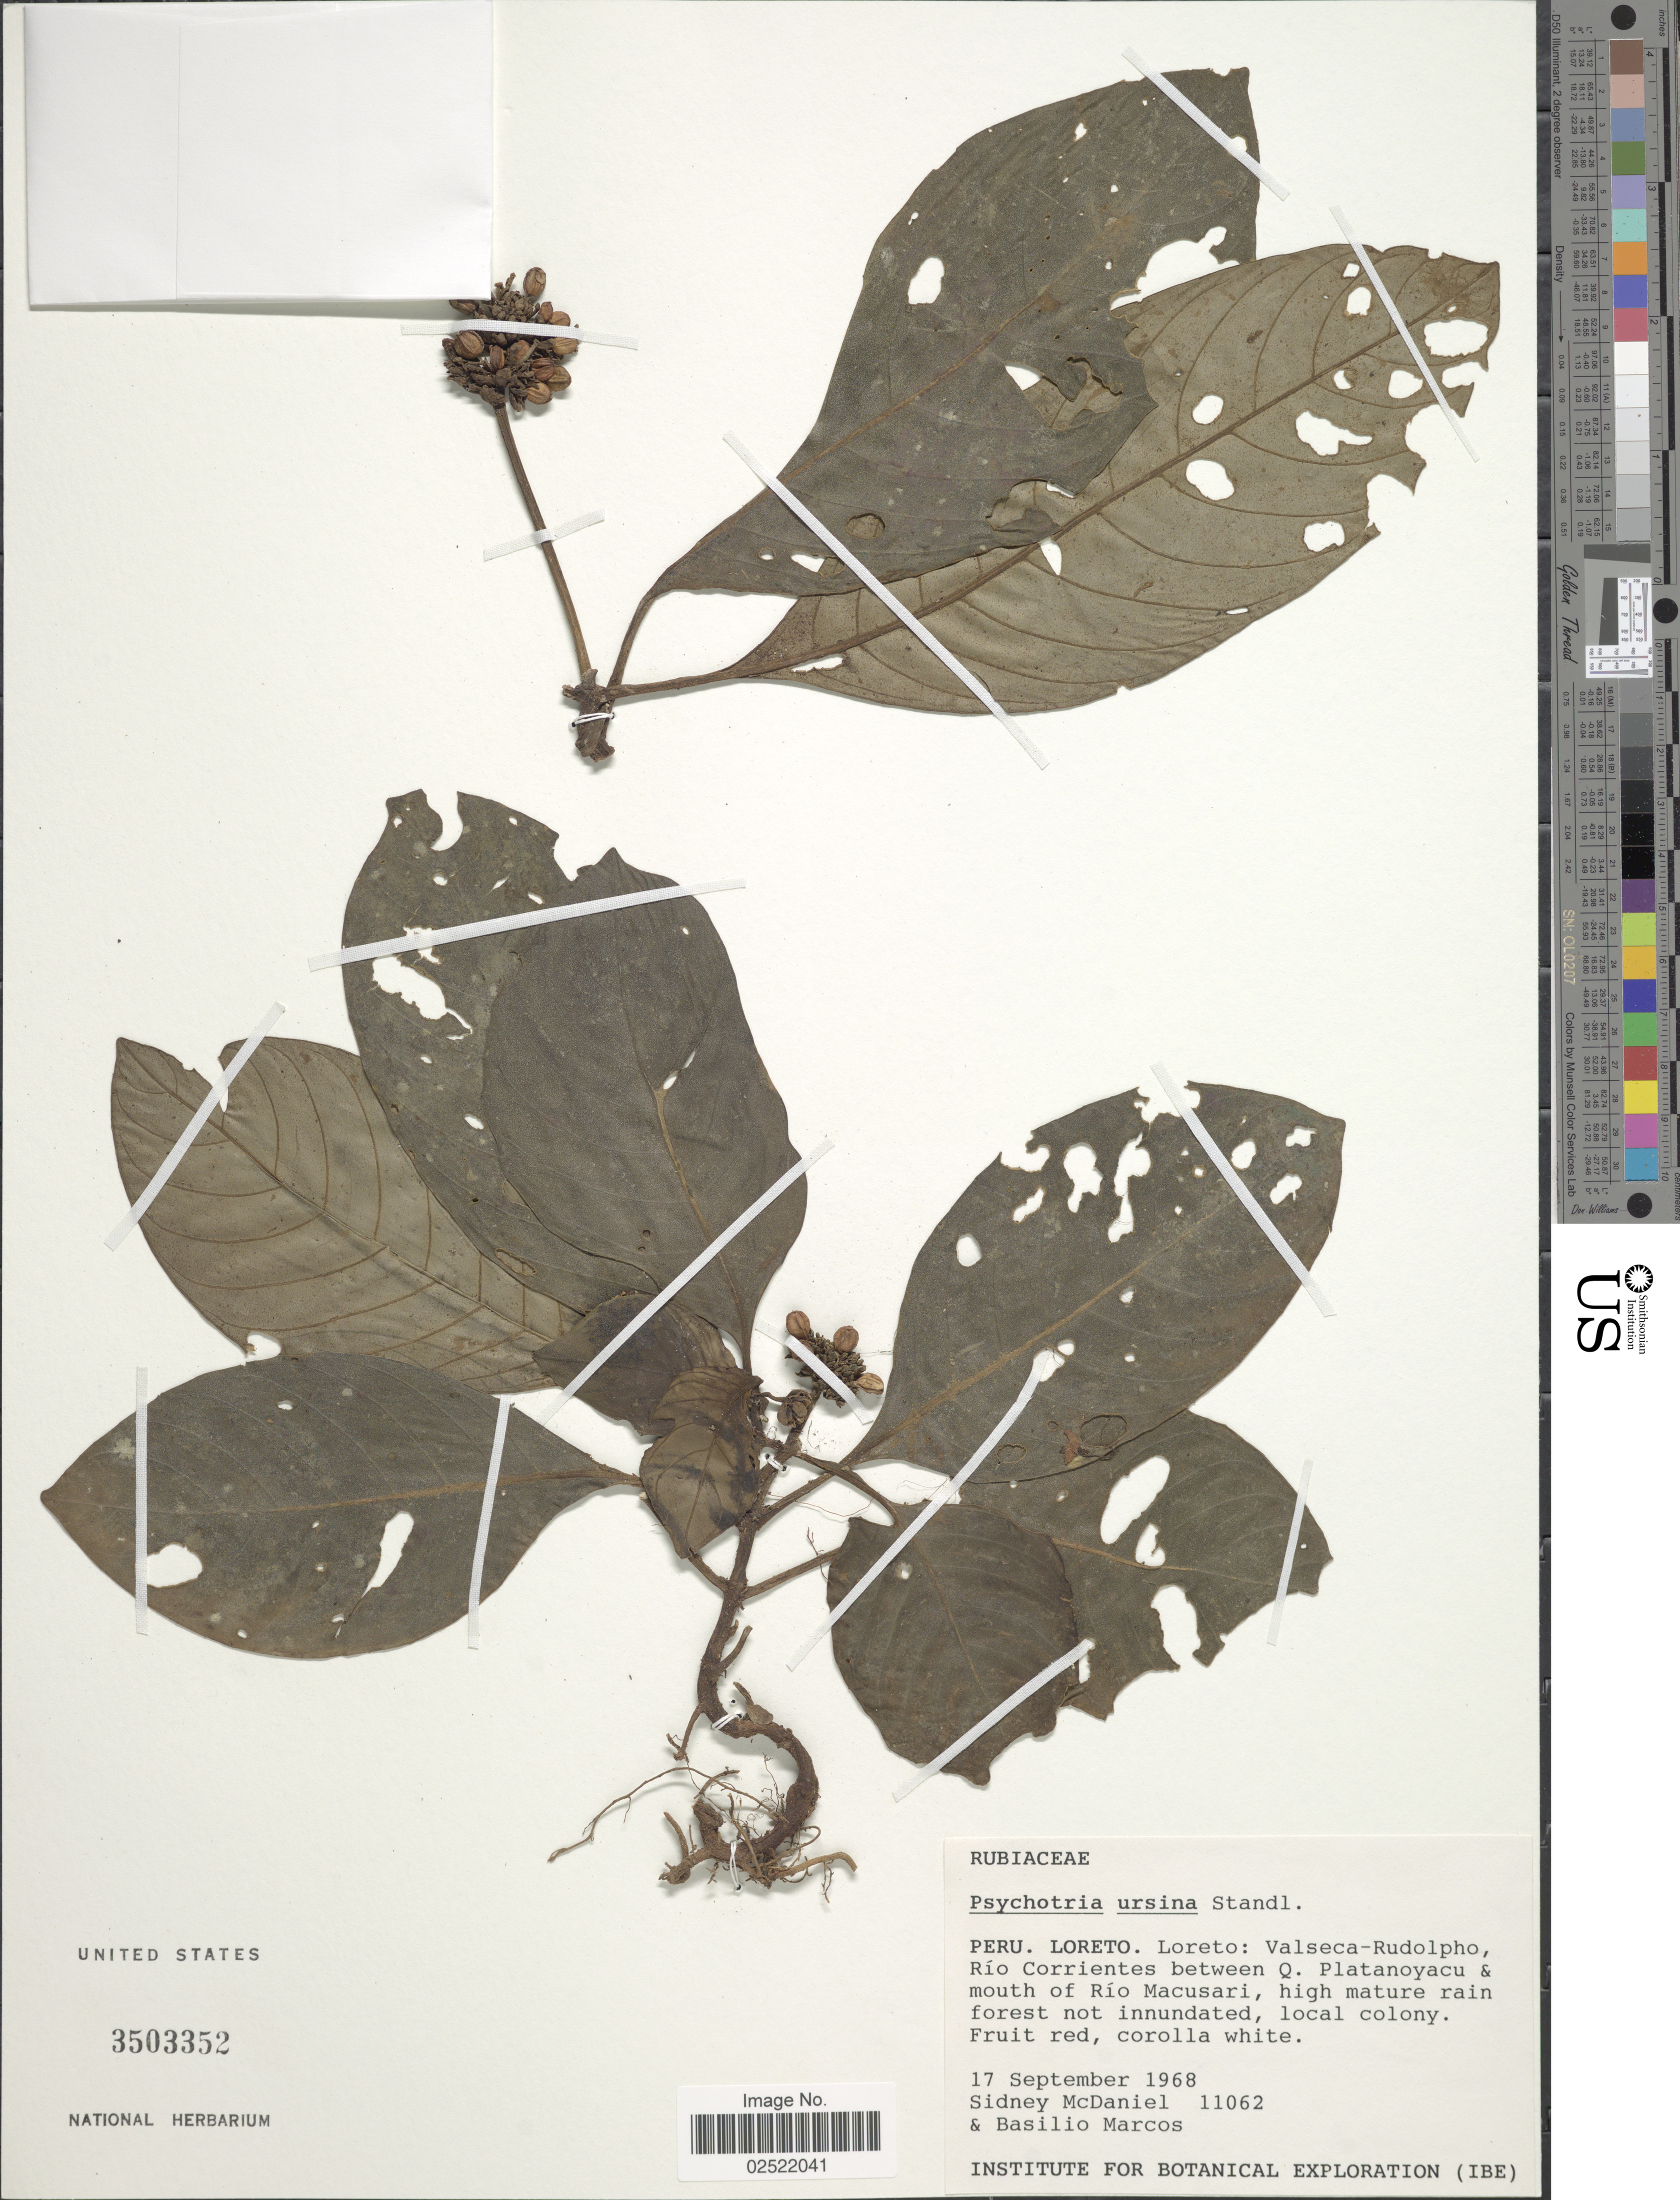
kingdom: Plantae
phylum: Tracheophyta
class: Magnoliopsida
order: Gentianales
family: Rubiaceae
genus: Psychotria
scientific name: Psychotria ursina Standl. sp. nov. ined.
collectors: S. McDaniel & B. Marcos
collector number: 11062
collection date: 1968-09-17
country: Peru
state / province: Loreto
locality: Peru. Loreto. Loreto: Valseca-Rudolpho, Rio Corrientes between Q. Platanoyacu & mouth of Rio Macusari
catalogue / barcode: US 3503352